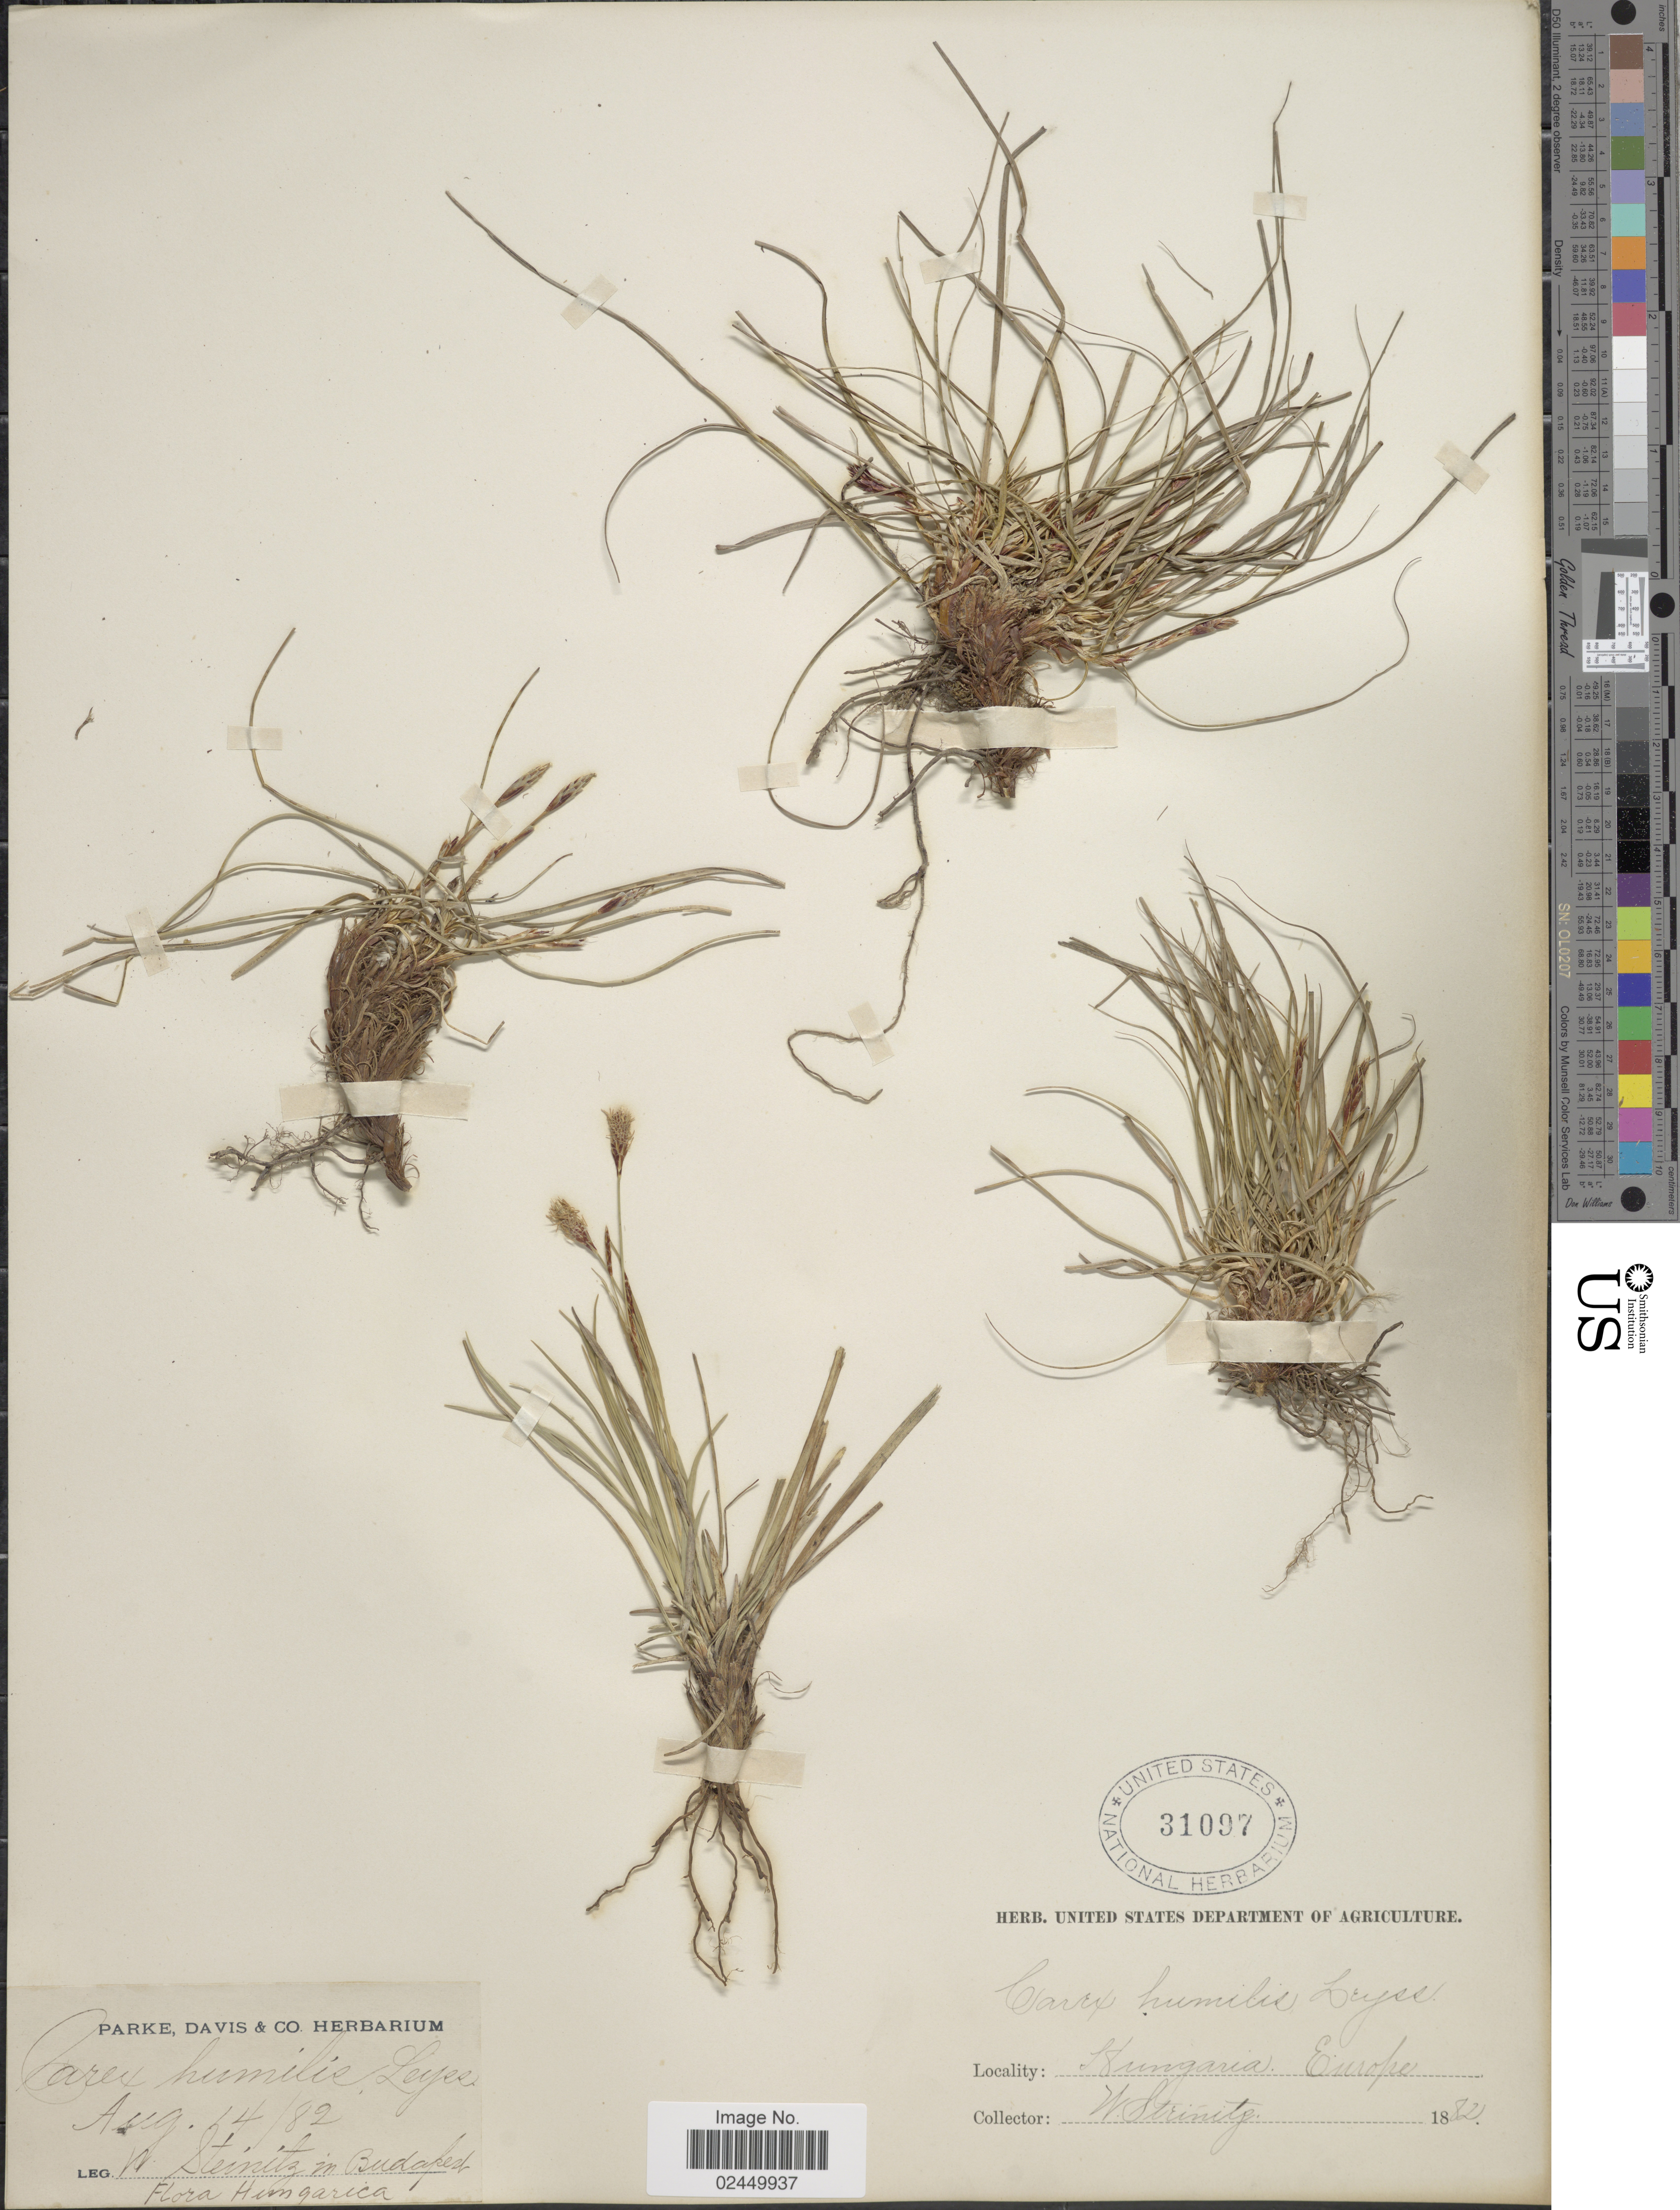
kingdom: Plantae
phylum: Tracheophyta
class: Liliopsida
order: Poales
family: Cyperaceae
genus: Carex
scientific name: Carex humilis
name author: Leyss.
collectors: W. Steinitz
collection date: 1882-08-14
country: Hungary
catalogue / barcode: US 31097